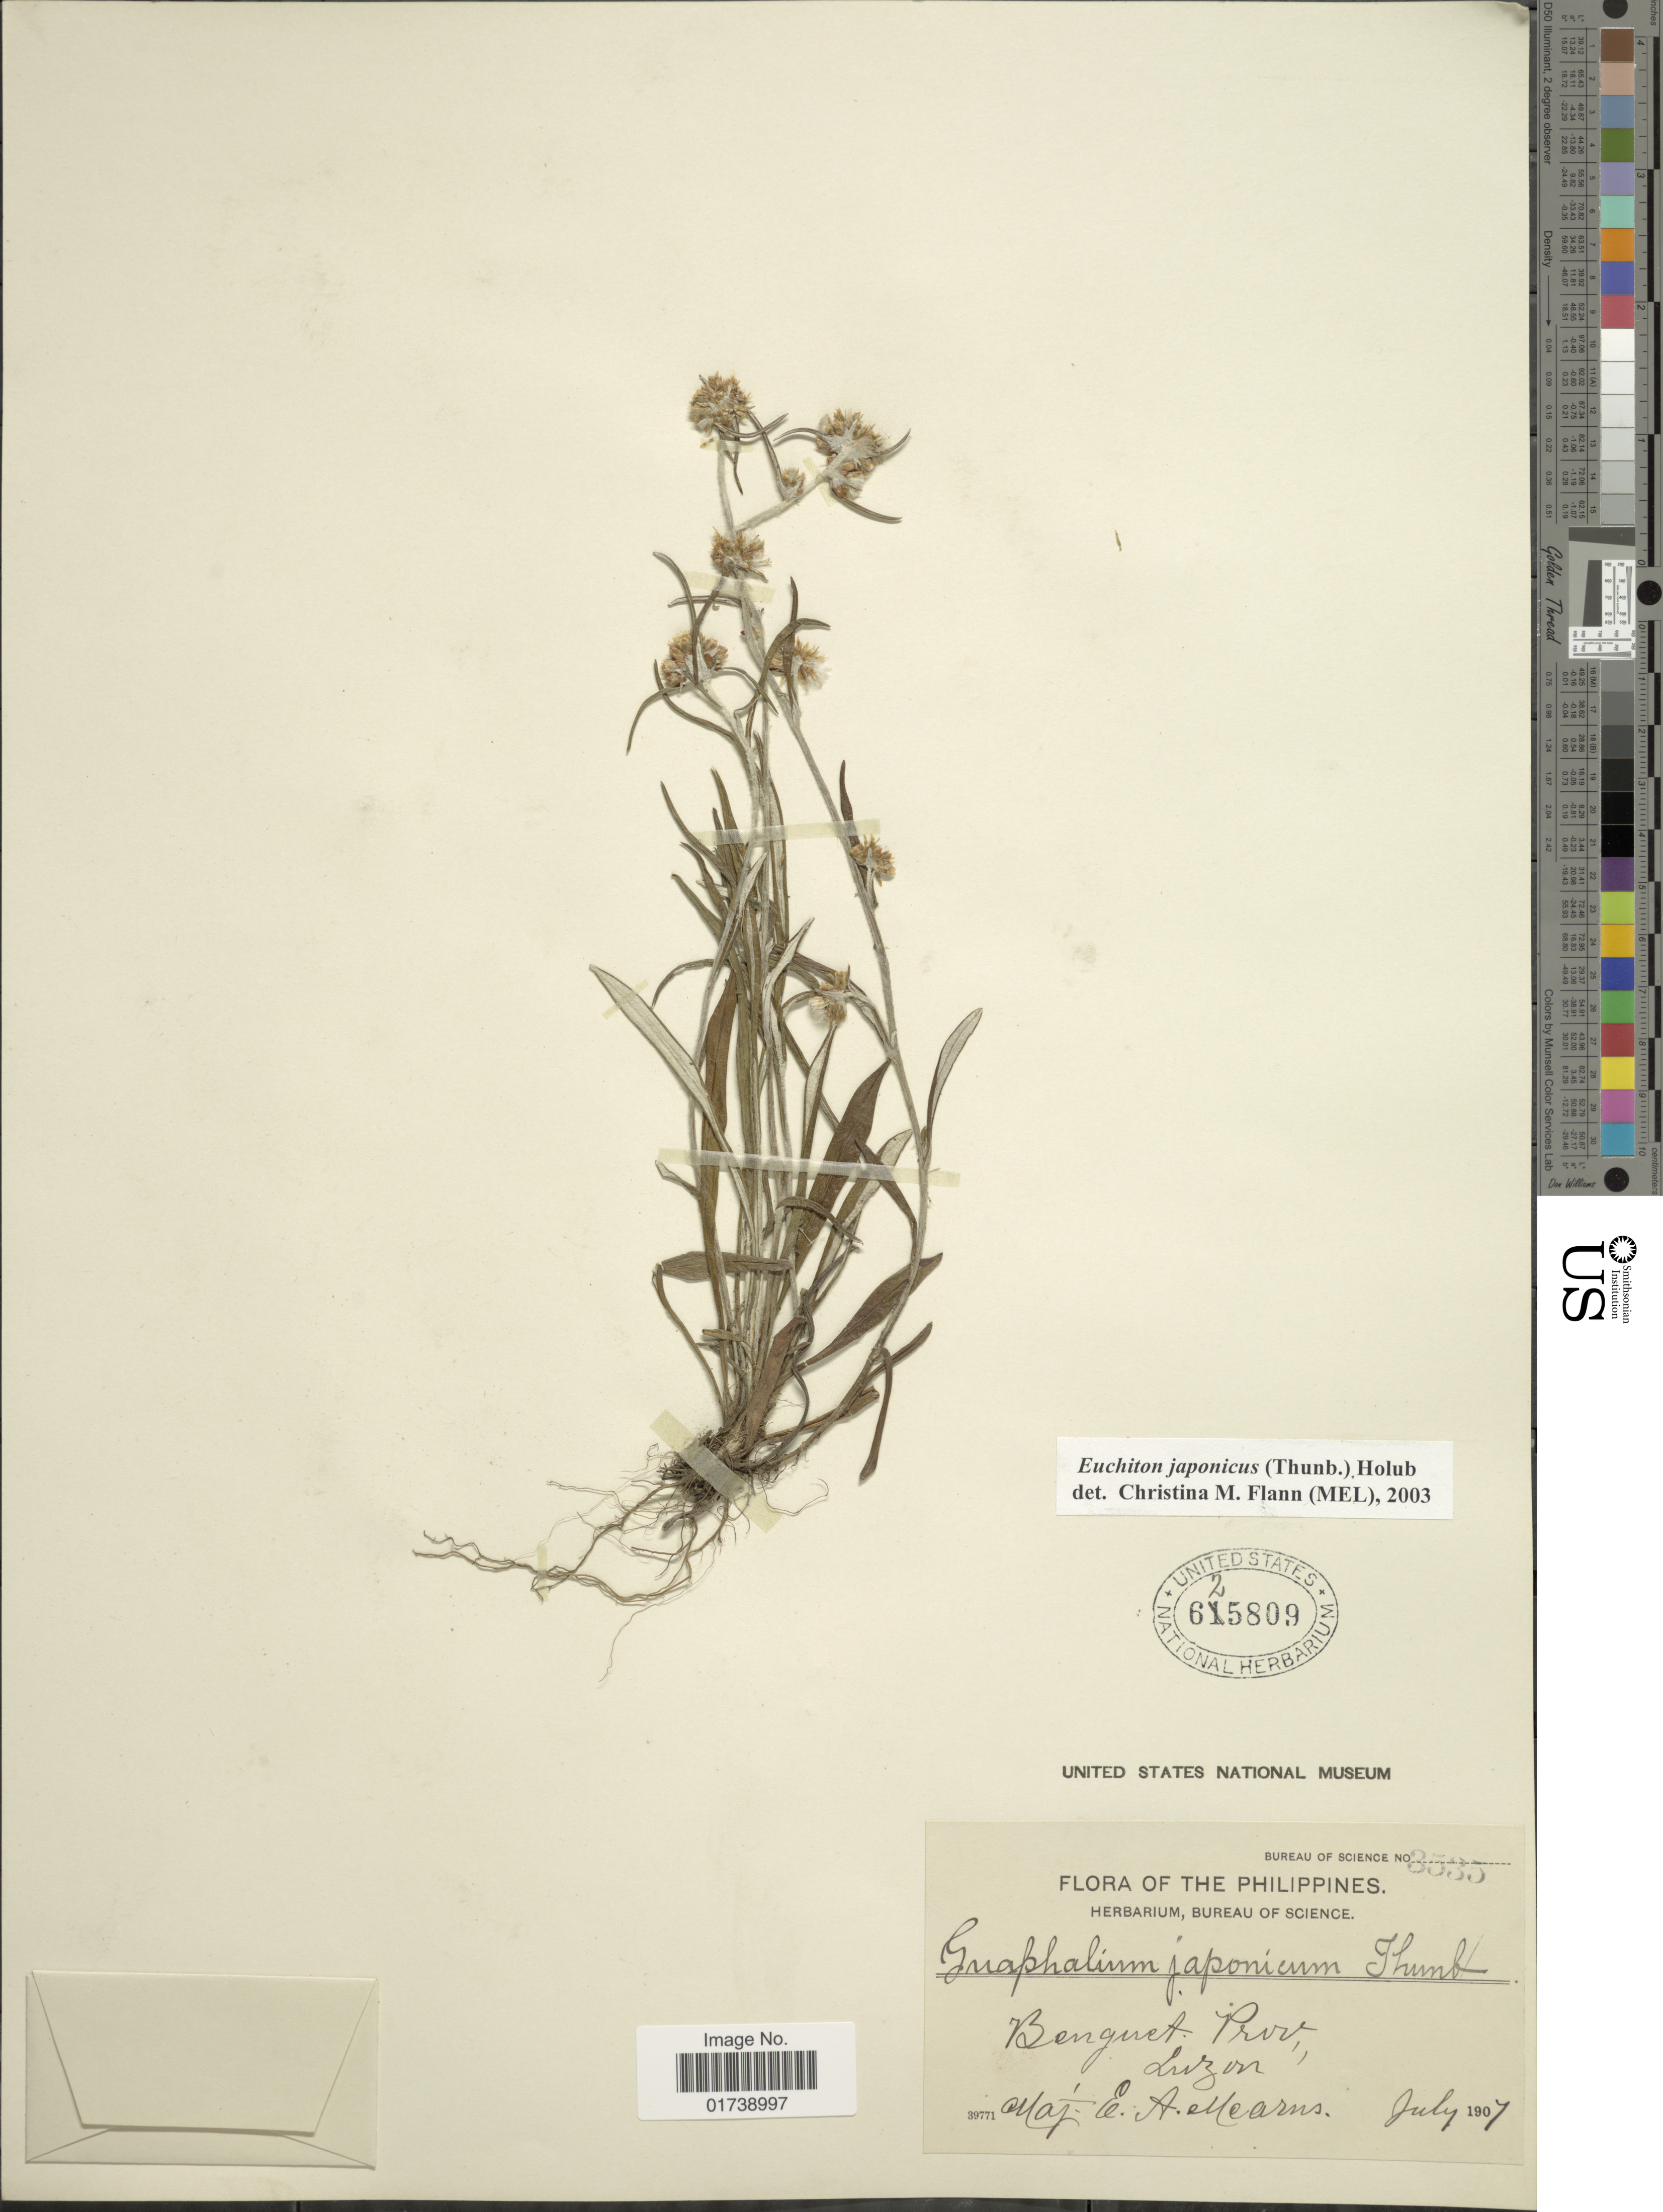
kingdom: Plantae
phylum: Tracheophyta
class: Magnoliopsida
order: Asterales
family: Asteraceae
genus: Euchiton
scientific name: Euchiton japonicus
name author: (Thunb.) Anderb.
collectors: E. A. Mearns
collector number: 3535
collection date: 1907-07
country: Philippines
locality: Bemguet Prov.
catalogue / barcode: US 625809